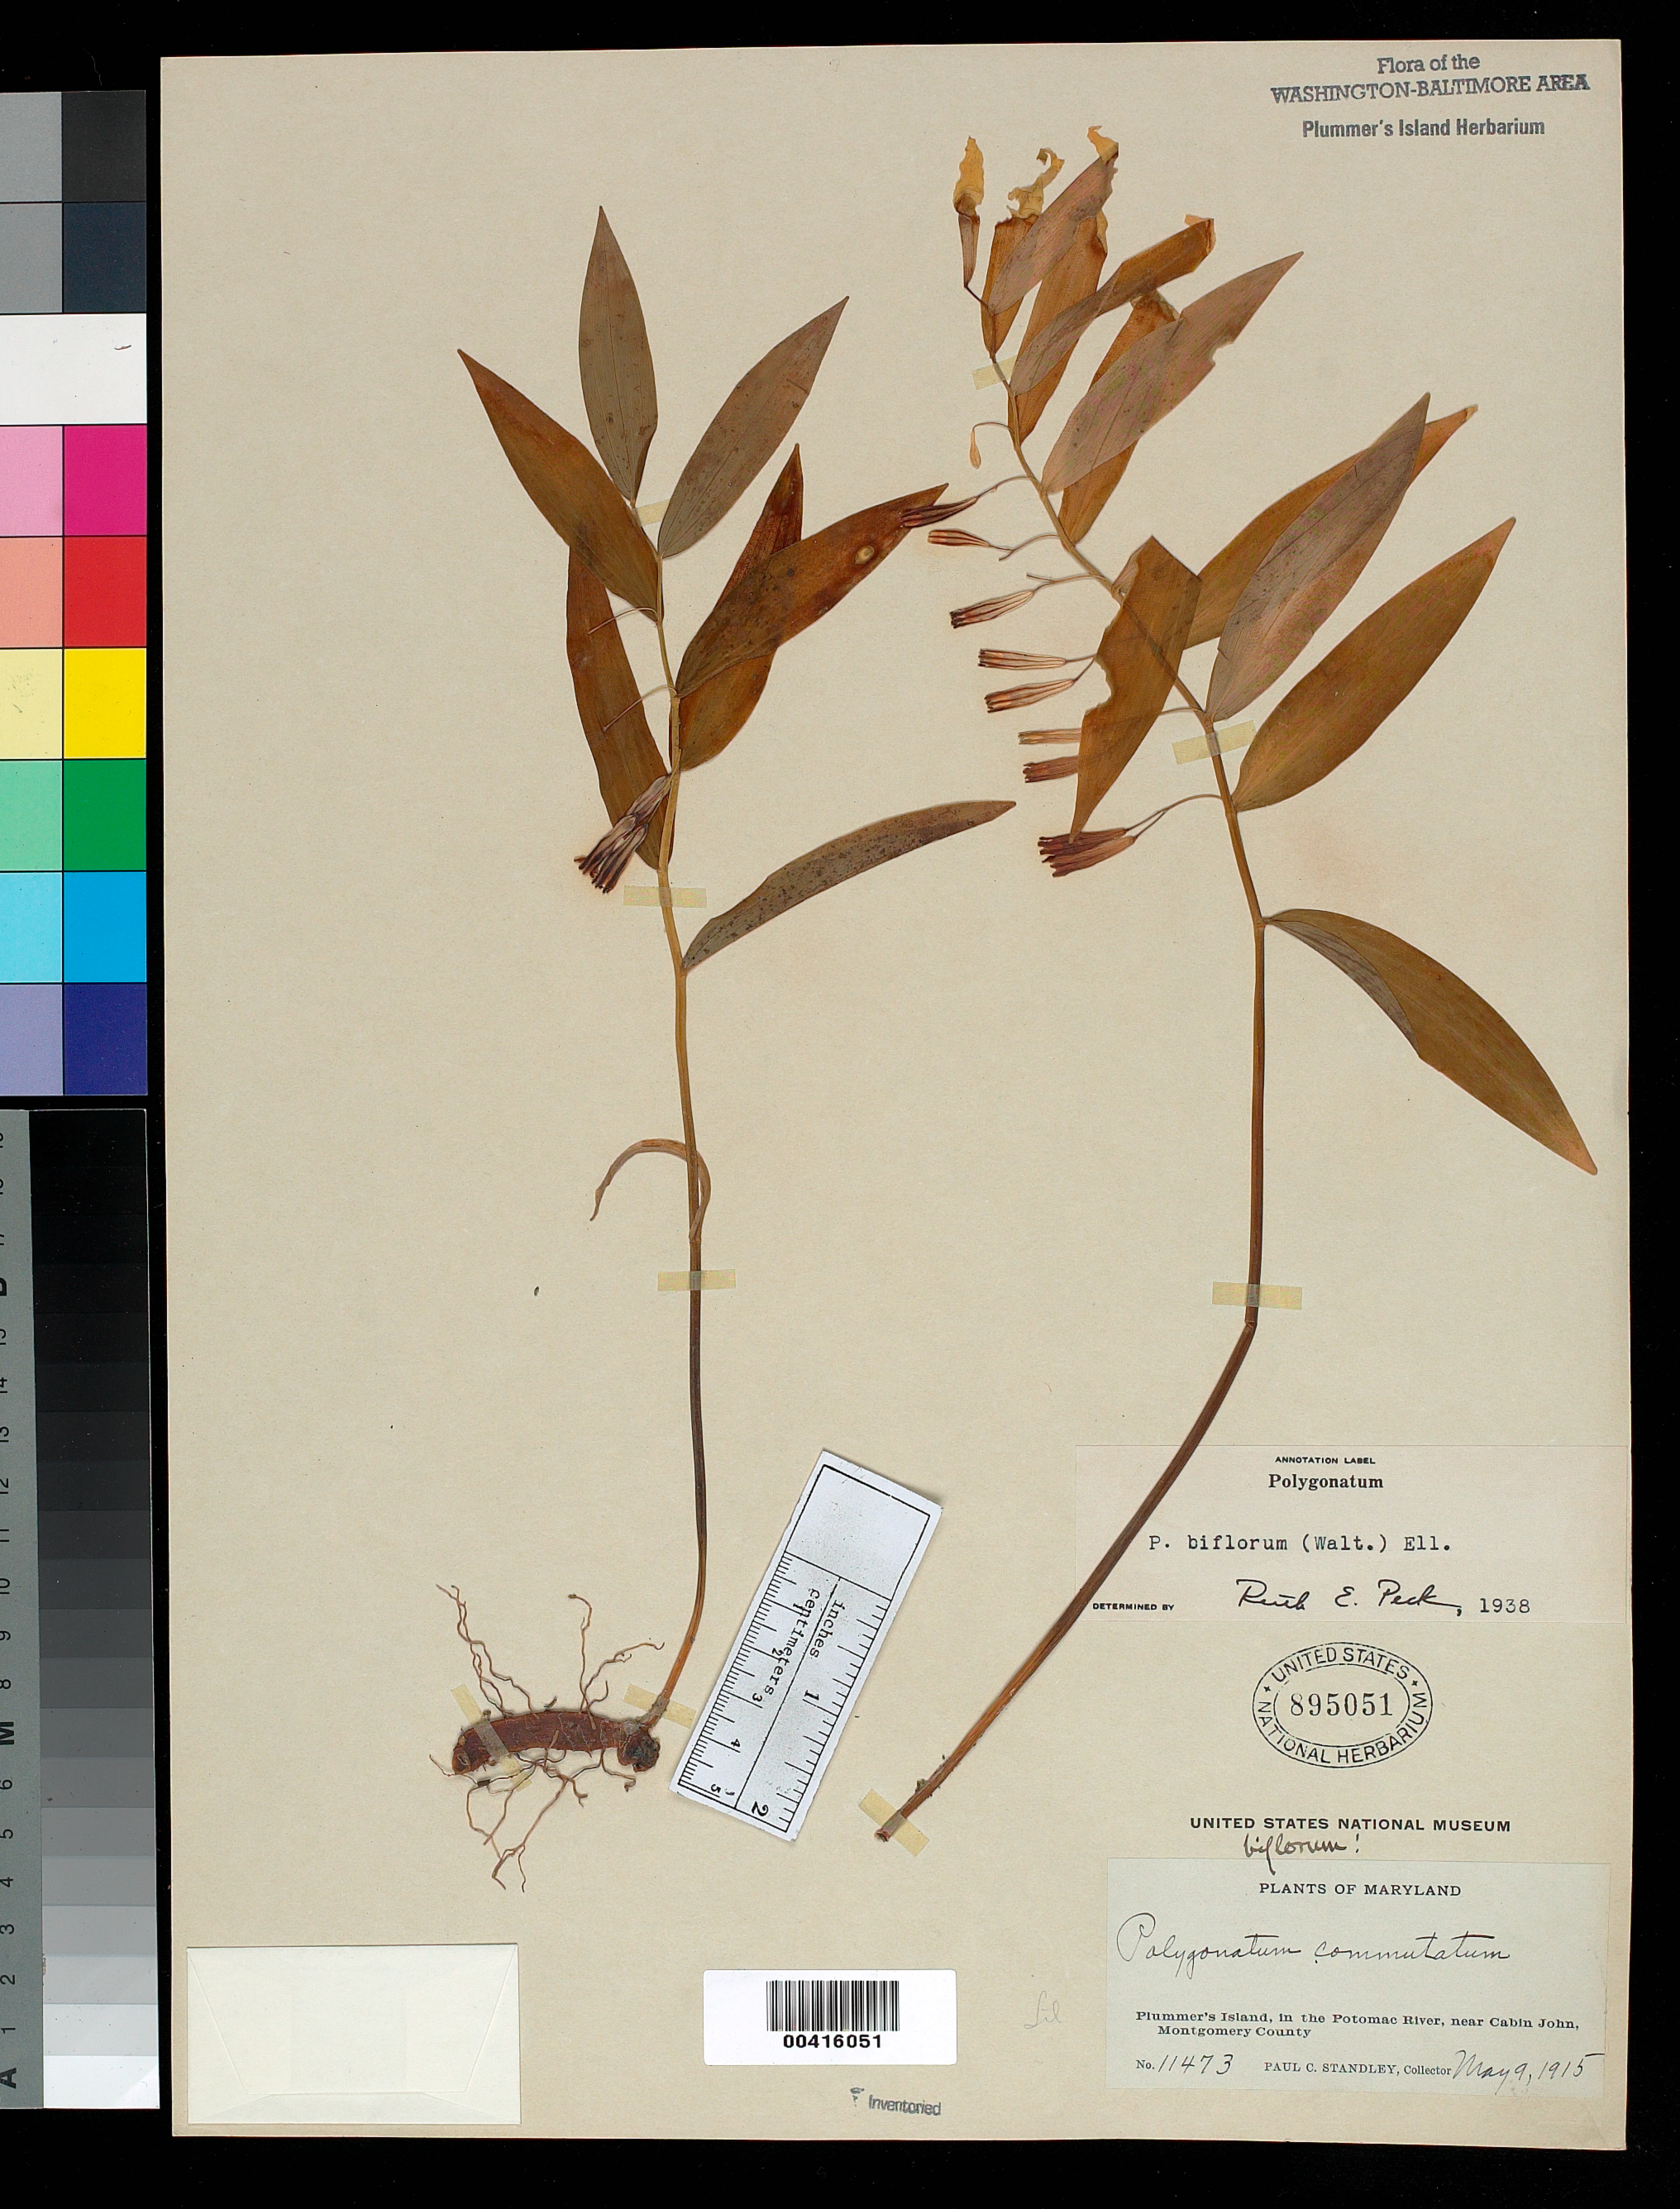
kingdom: Plantae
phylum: Tracheophyta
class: Liliopsida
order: Asparagales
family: Asparagaceae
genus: Polygonatum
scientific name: Polygonatum biflorum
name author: (Walter) Elliott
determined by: Peck, R. E.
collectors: P. C. Standley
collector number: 11473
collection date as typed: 09 May 1915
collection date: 1915-05-09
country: United States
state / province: Maryland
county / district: Montgomery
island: Plummers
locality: Plummer's Island C. & O. Canal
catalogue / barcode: US 895051